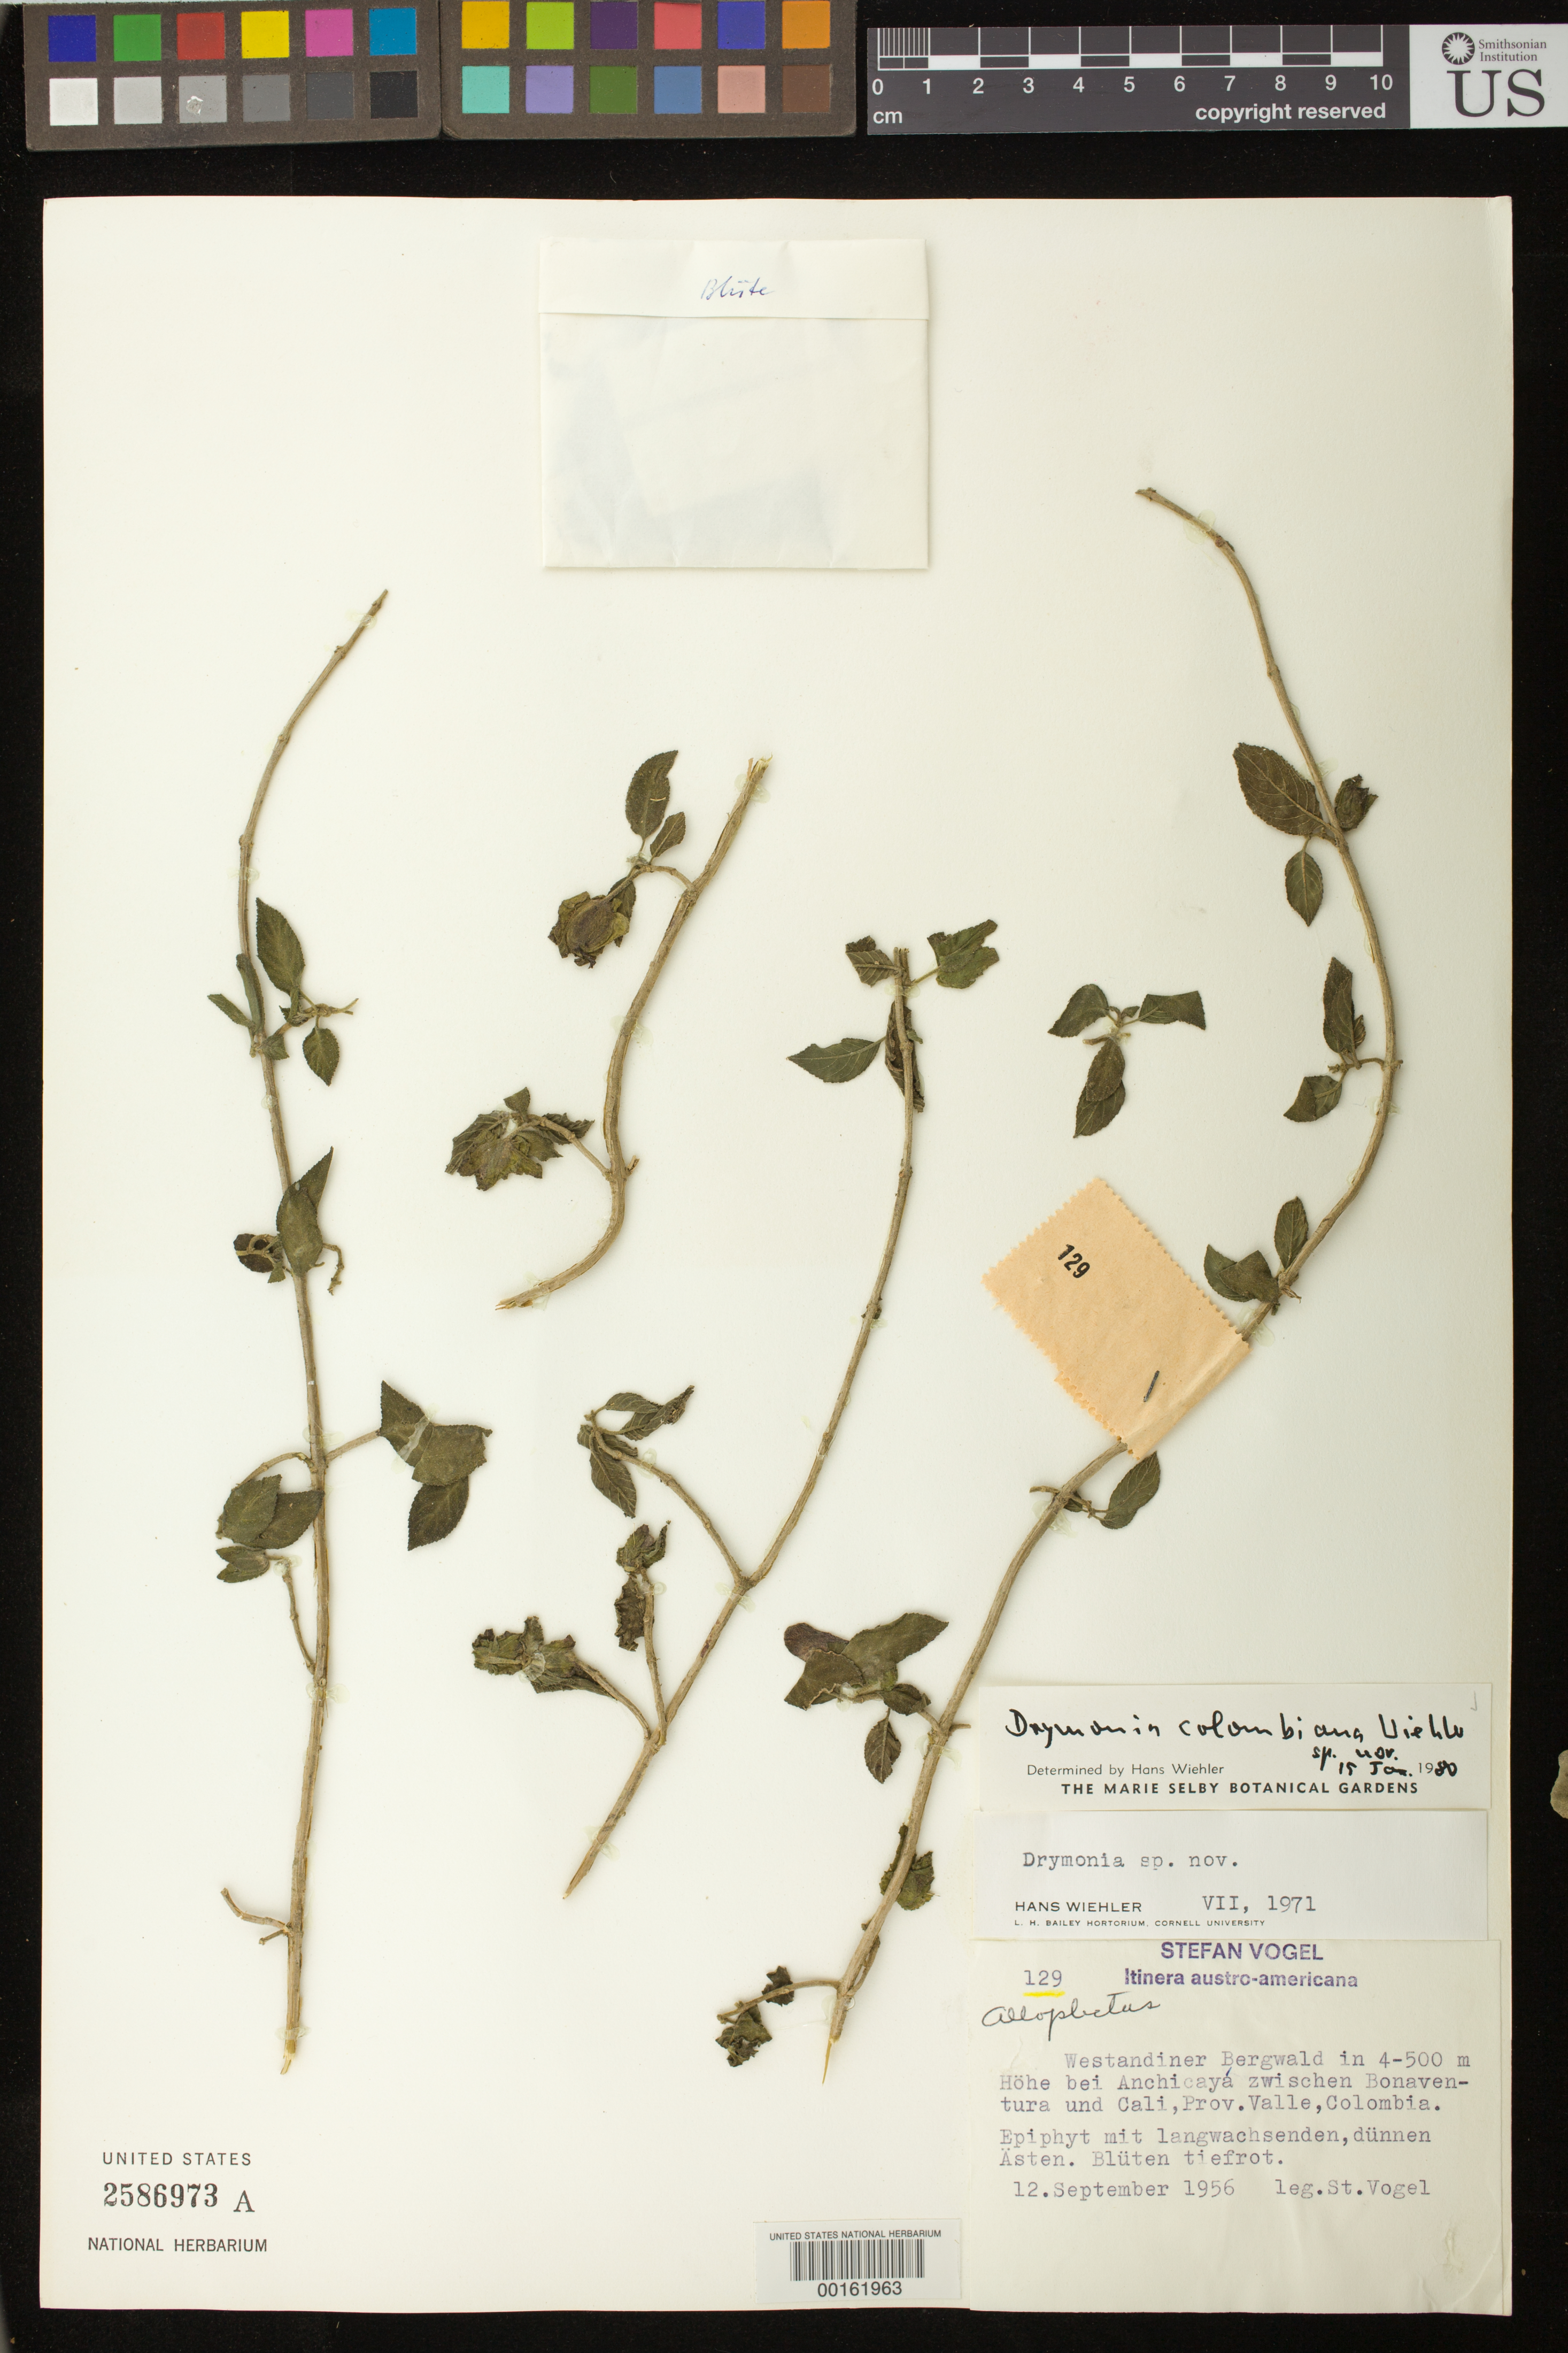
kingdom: Plantae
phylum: Tracheophyta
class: Magnoliopsida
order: Lamiales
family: Gesneriaceae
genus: Drymonia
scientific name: Drymonia sp.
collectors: S. Vogel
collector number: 129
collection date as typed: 12 Sep 1956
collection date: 1956-09-12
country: Colombia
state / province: Valle del Cauca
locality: Westandiner Bergwald; Höhe bei Anchicayá zwischen Bonaventura und Cali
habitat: Montane forest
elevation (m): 400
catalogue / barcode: US 2586973A